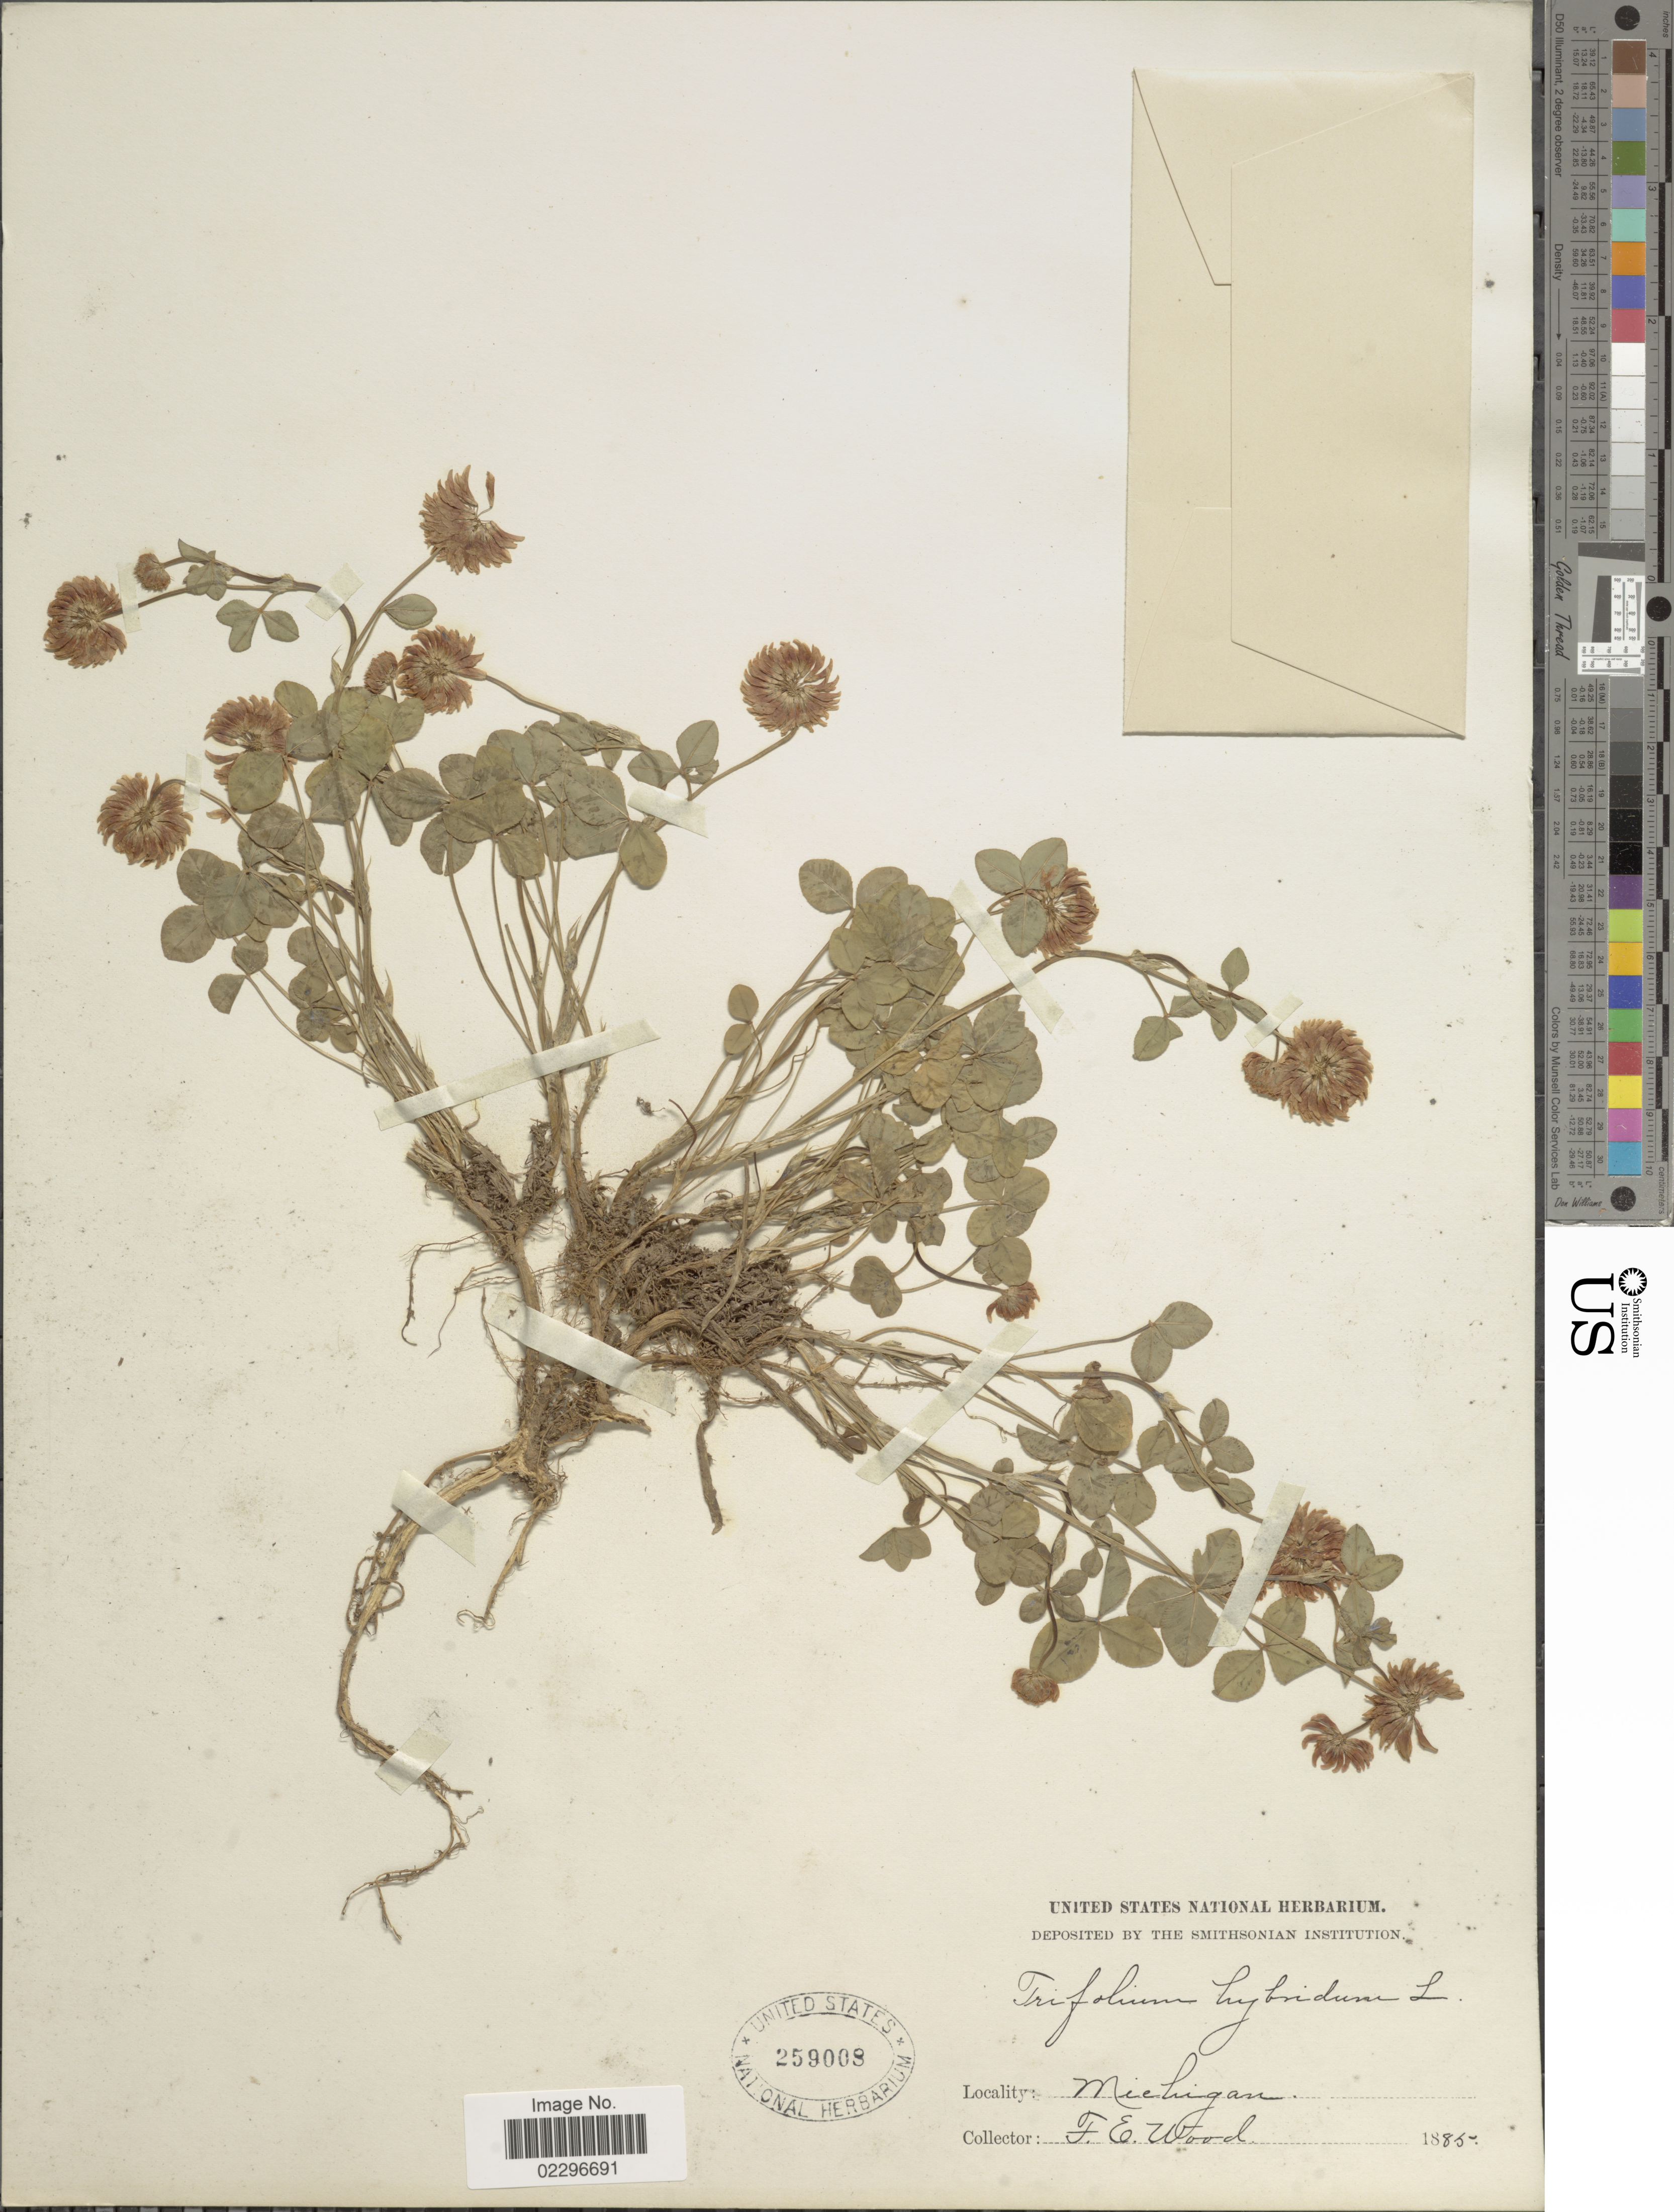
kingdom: Plantae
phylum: Tracheophyta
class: Magnoliopsida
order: Fabales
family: Fabaceae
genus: Trifolium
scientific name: Trifolium hybridum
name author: L.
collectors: F. Wood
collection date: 1885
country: United States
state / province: Michigan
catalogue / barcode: US 259008